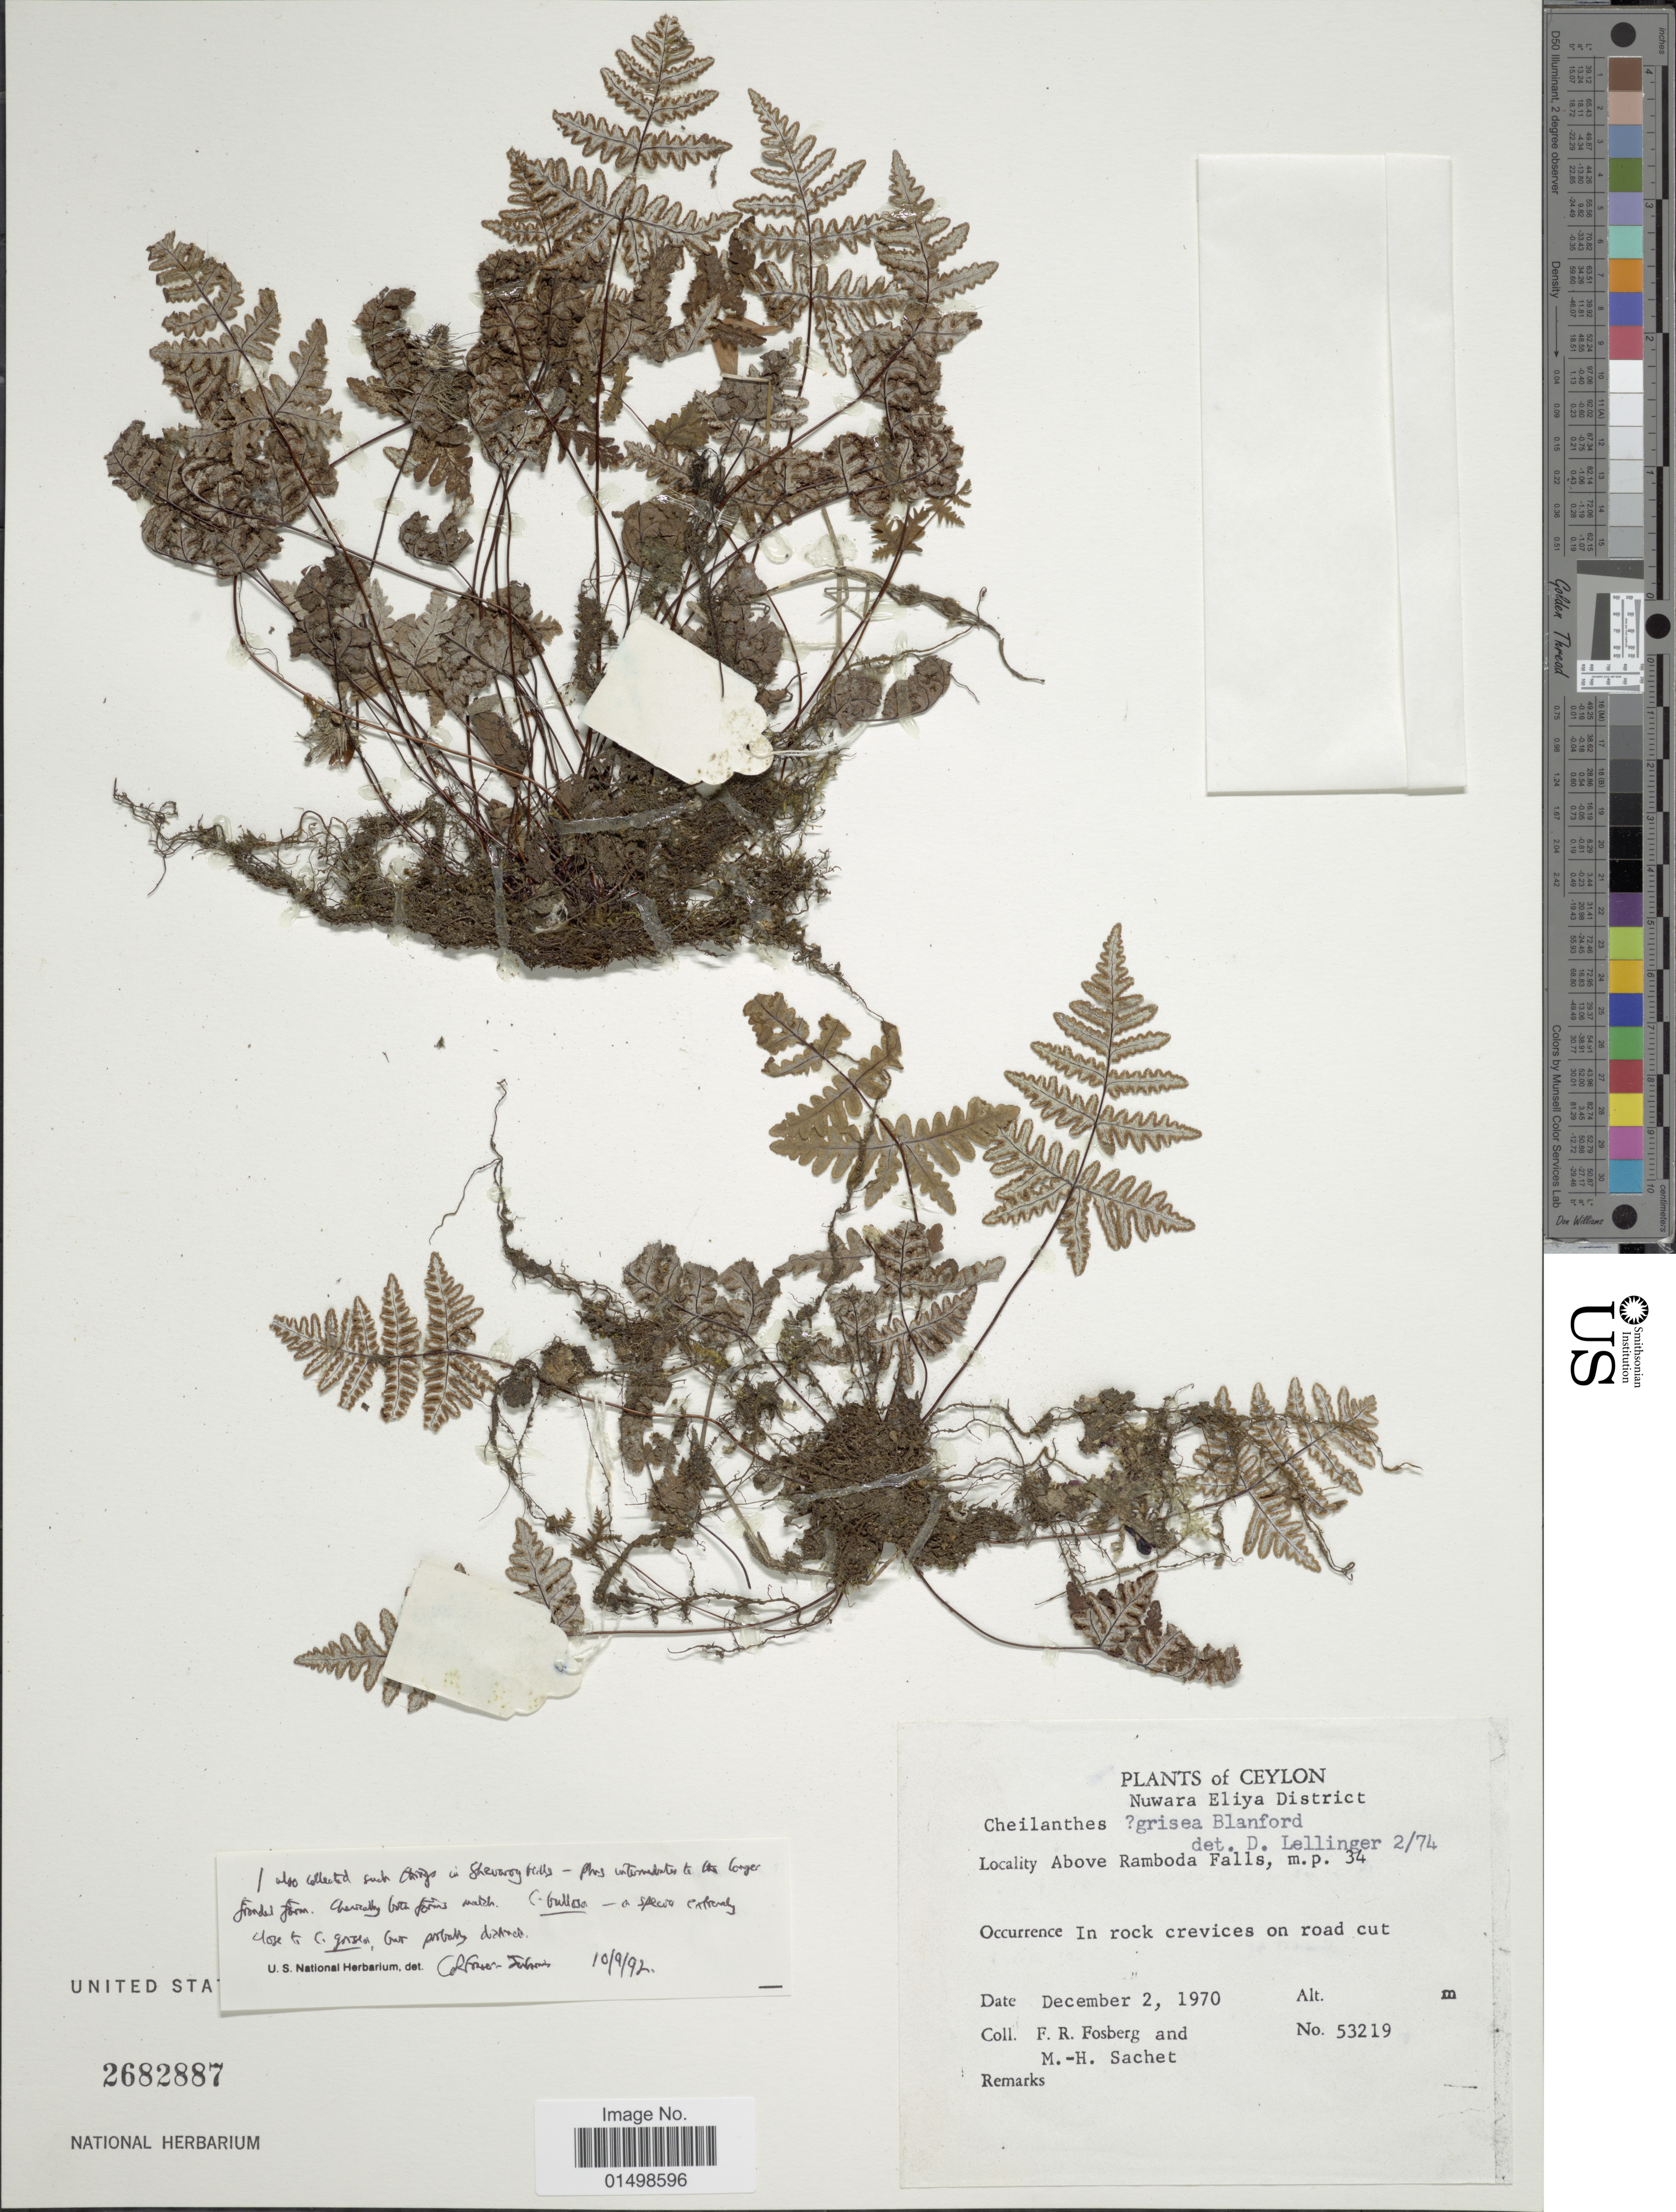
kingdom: Plantae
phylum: Tracheophyta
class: Polypodiopsida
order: Polypodiales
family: Pteridaceae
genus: Aleuritopteris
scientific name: Aleuritopteris grisea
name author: (Blanford) Panigrahi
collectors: F. R. Fosberg & M.-H. Sachet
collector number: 53219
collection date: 1970-12-02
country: Sri Lanka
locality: Plants of Ceylon, Nuwara Eliya District. Locality above Ramboda Falls, m. p. 34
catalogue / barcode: US 2682887